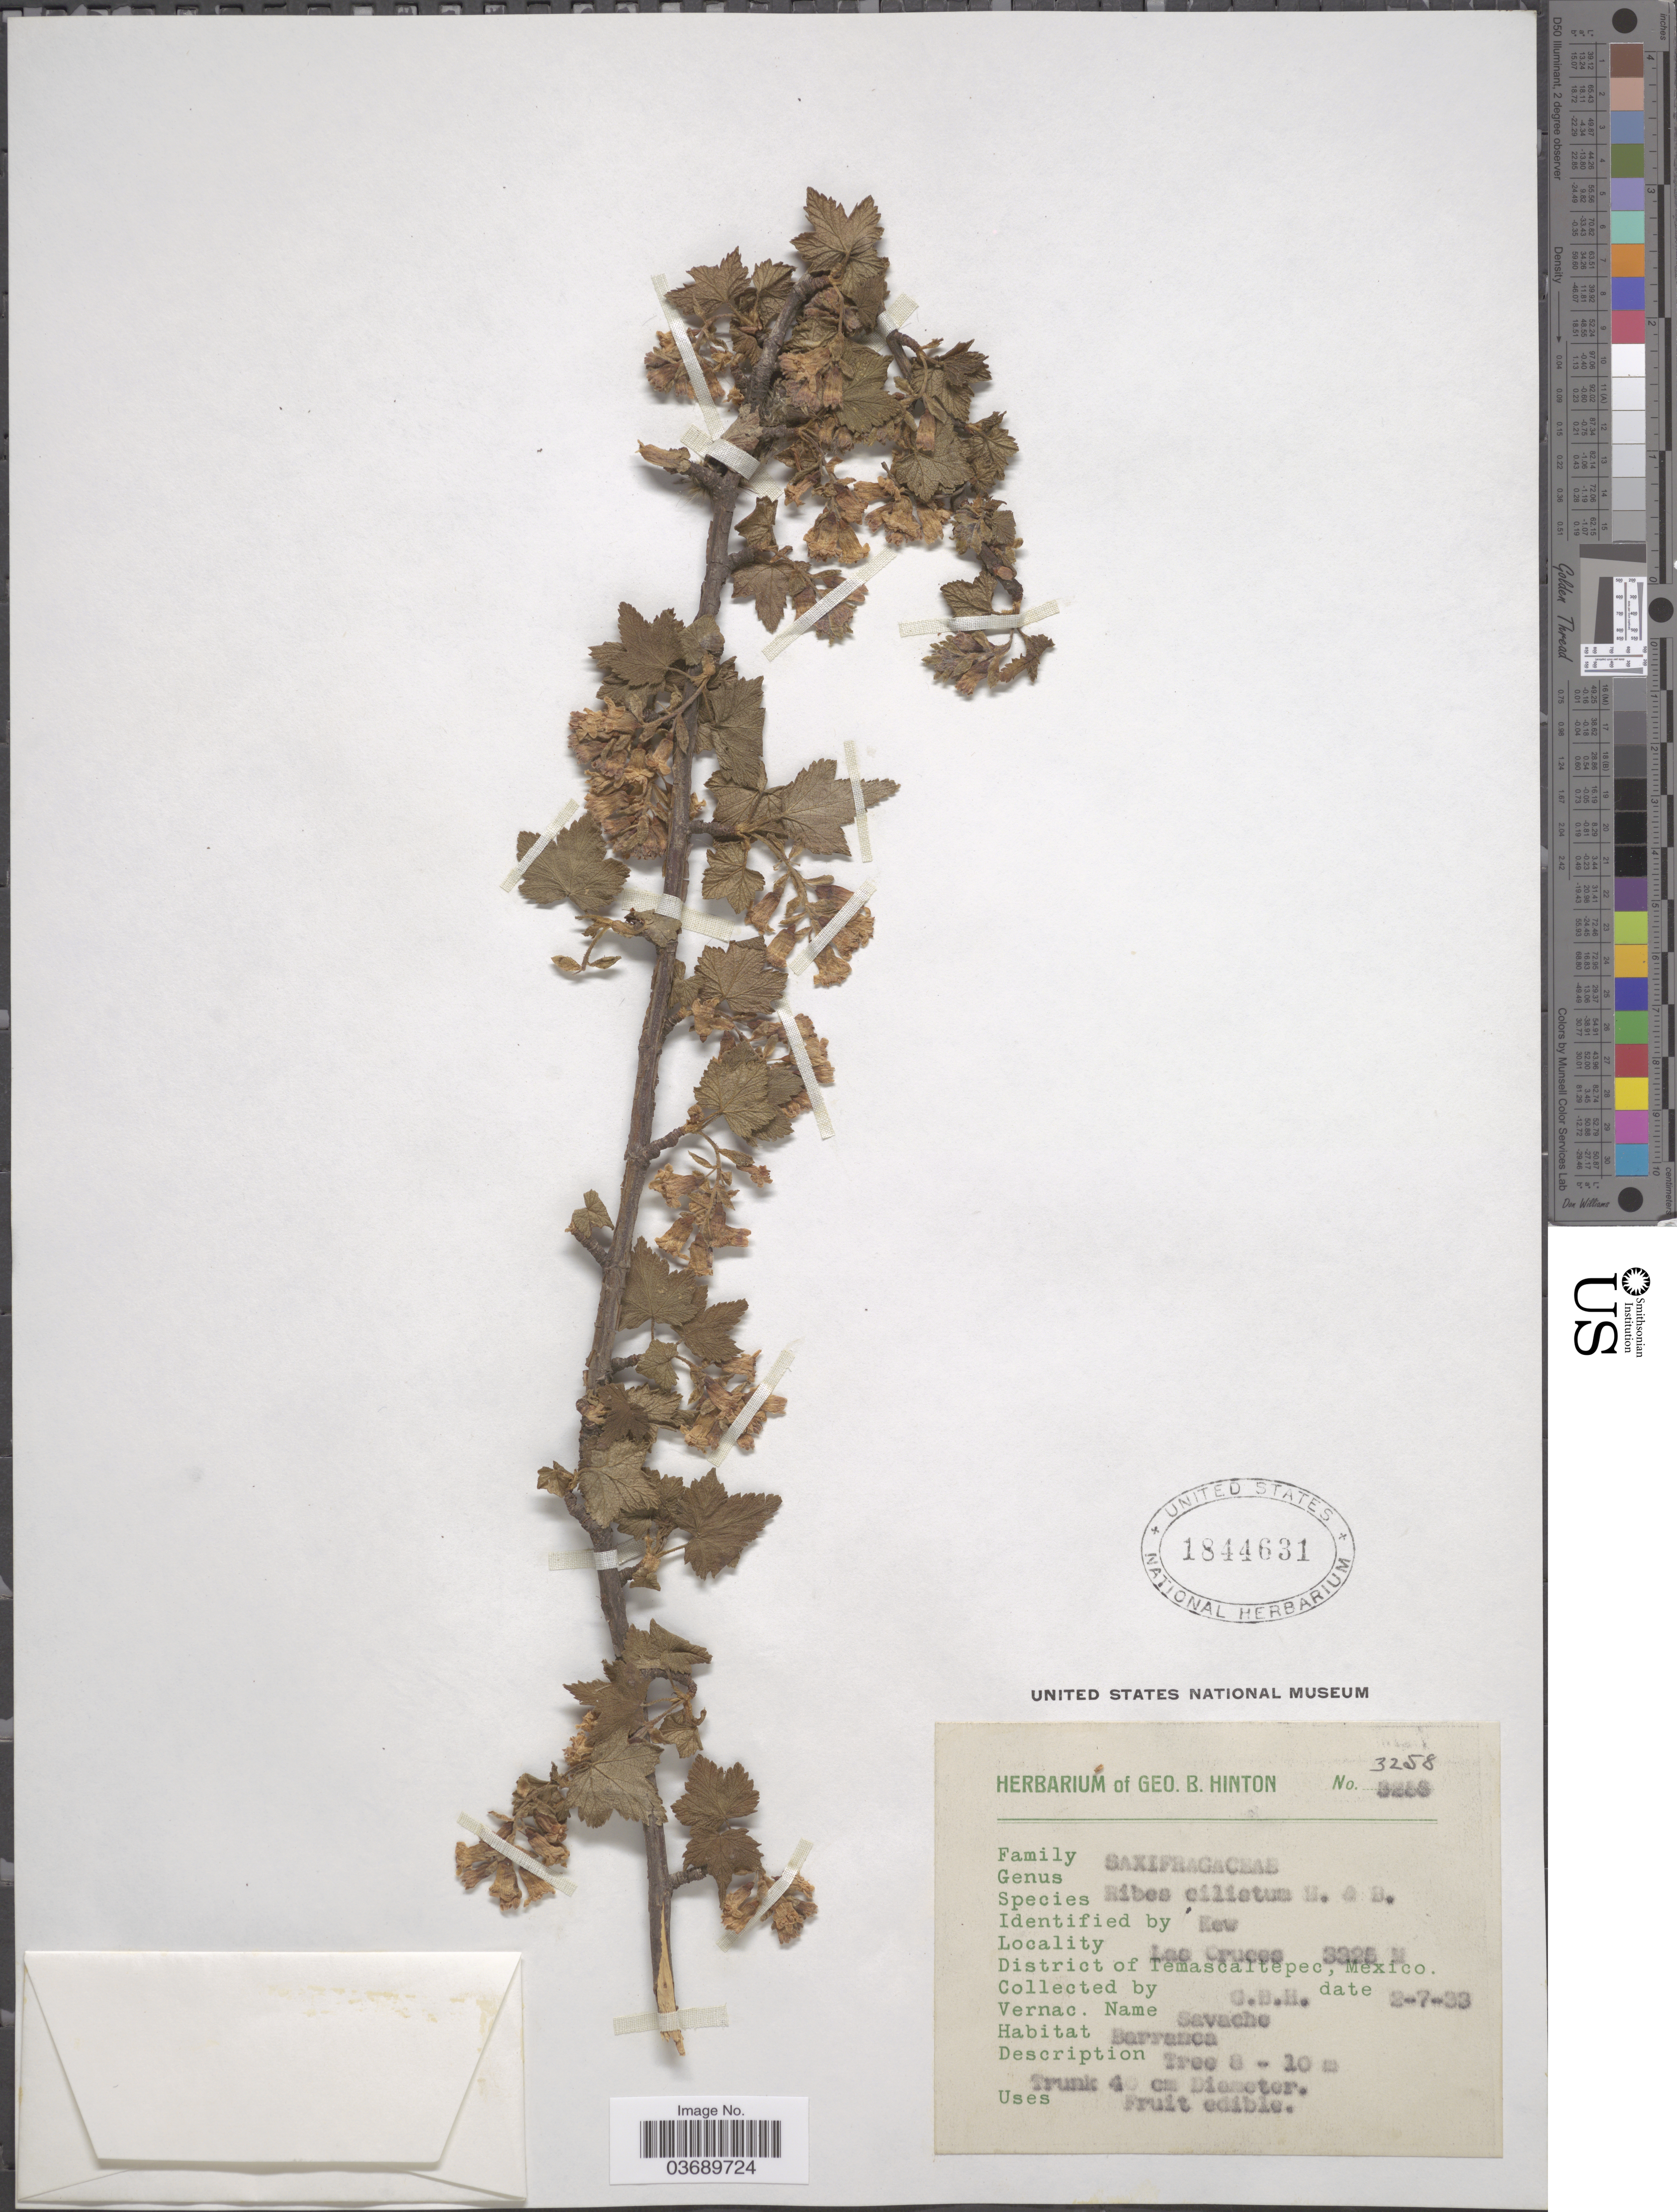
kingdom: Plantae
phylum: Tracheophyta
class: Magnoliopsida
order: Saxifragales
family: Grossulariaceae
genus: Ribes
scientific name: Ribes ciliatum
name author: Humb. & Bonpl. ex Roem. & Schult.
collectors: G. B. Hinton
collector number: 3258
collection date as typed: Transcribed d/m/y: 2/7/33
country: Mexico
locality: Las Cruces. District of Temascaltepec.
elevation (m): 3325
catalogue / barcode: US 1844631